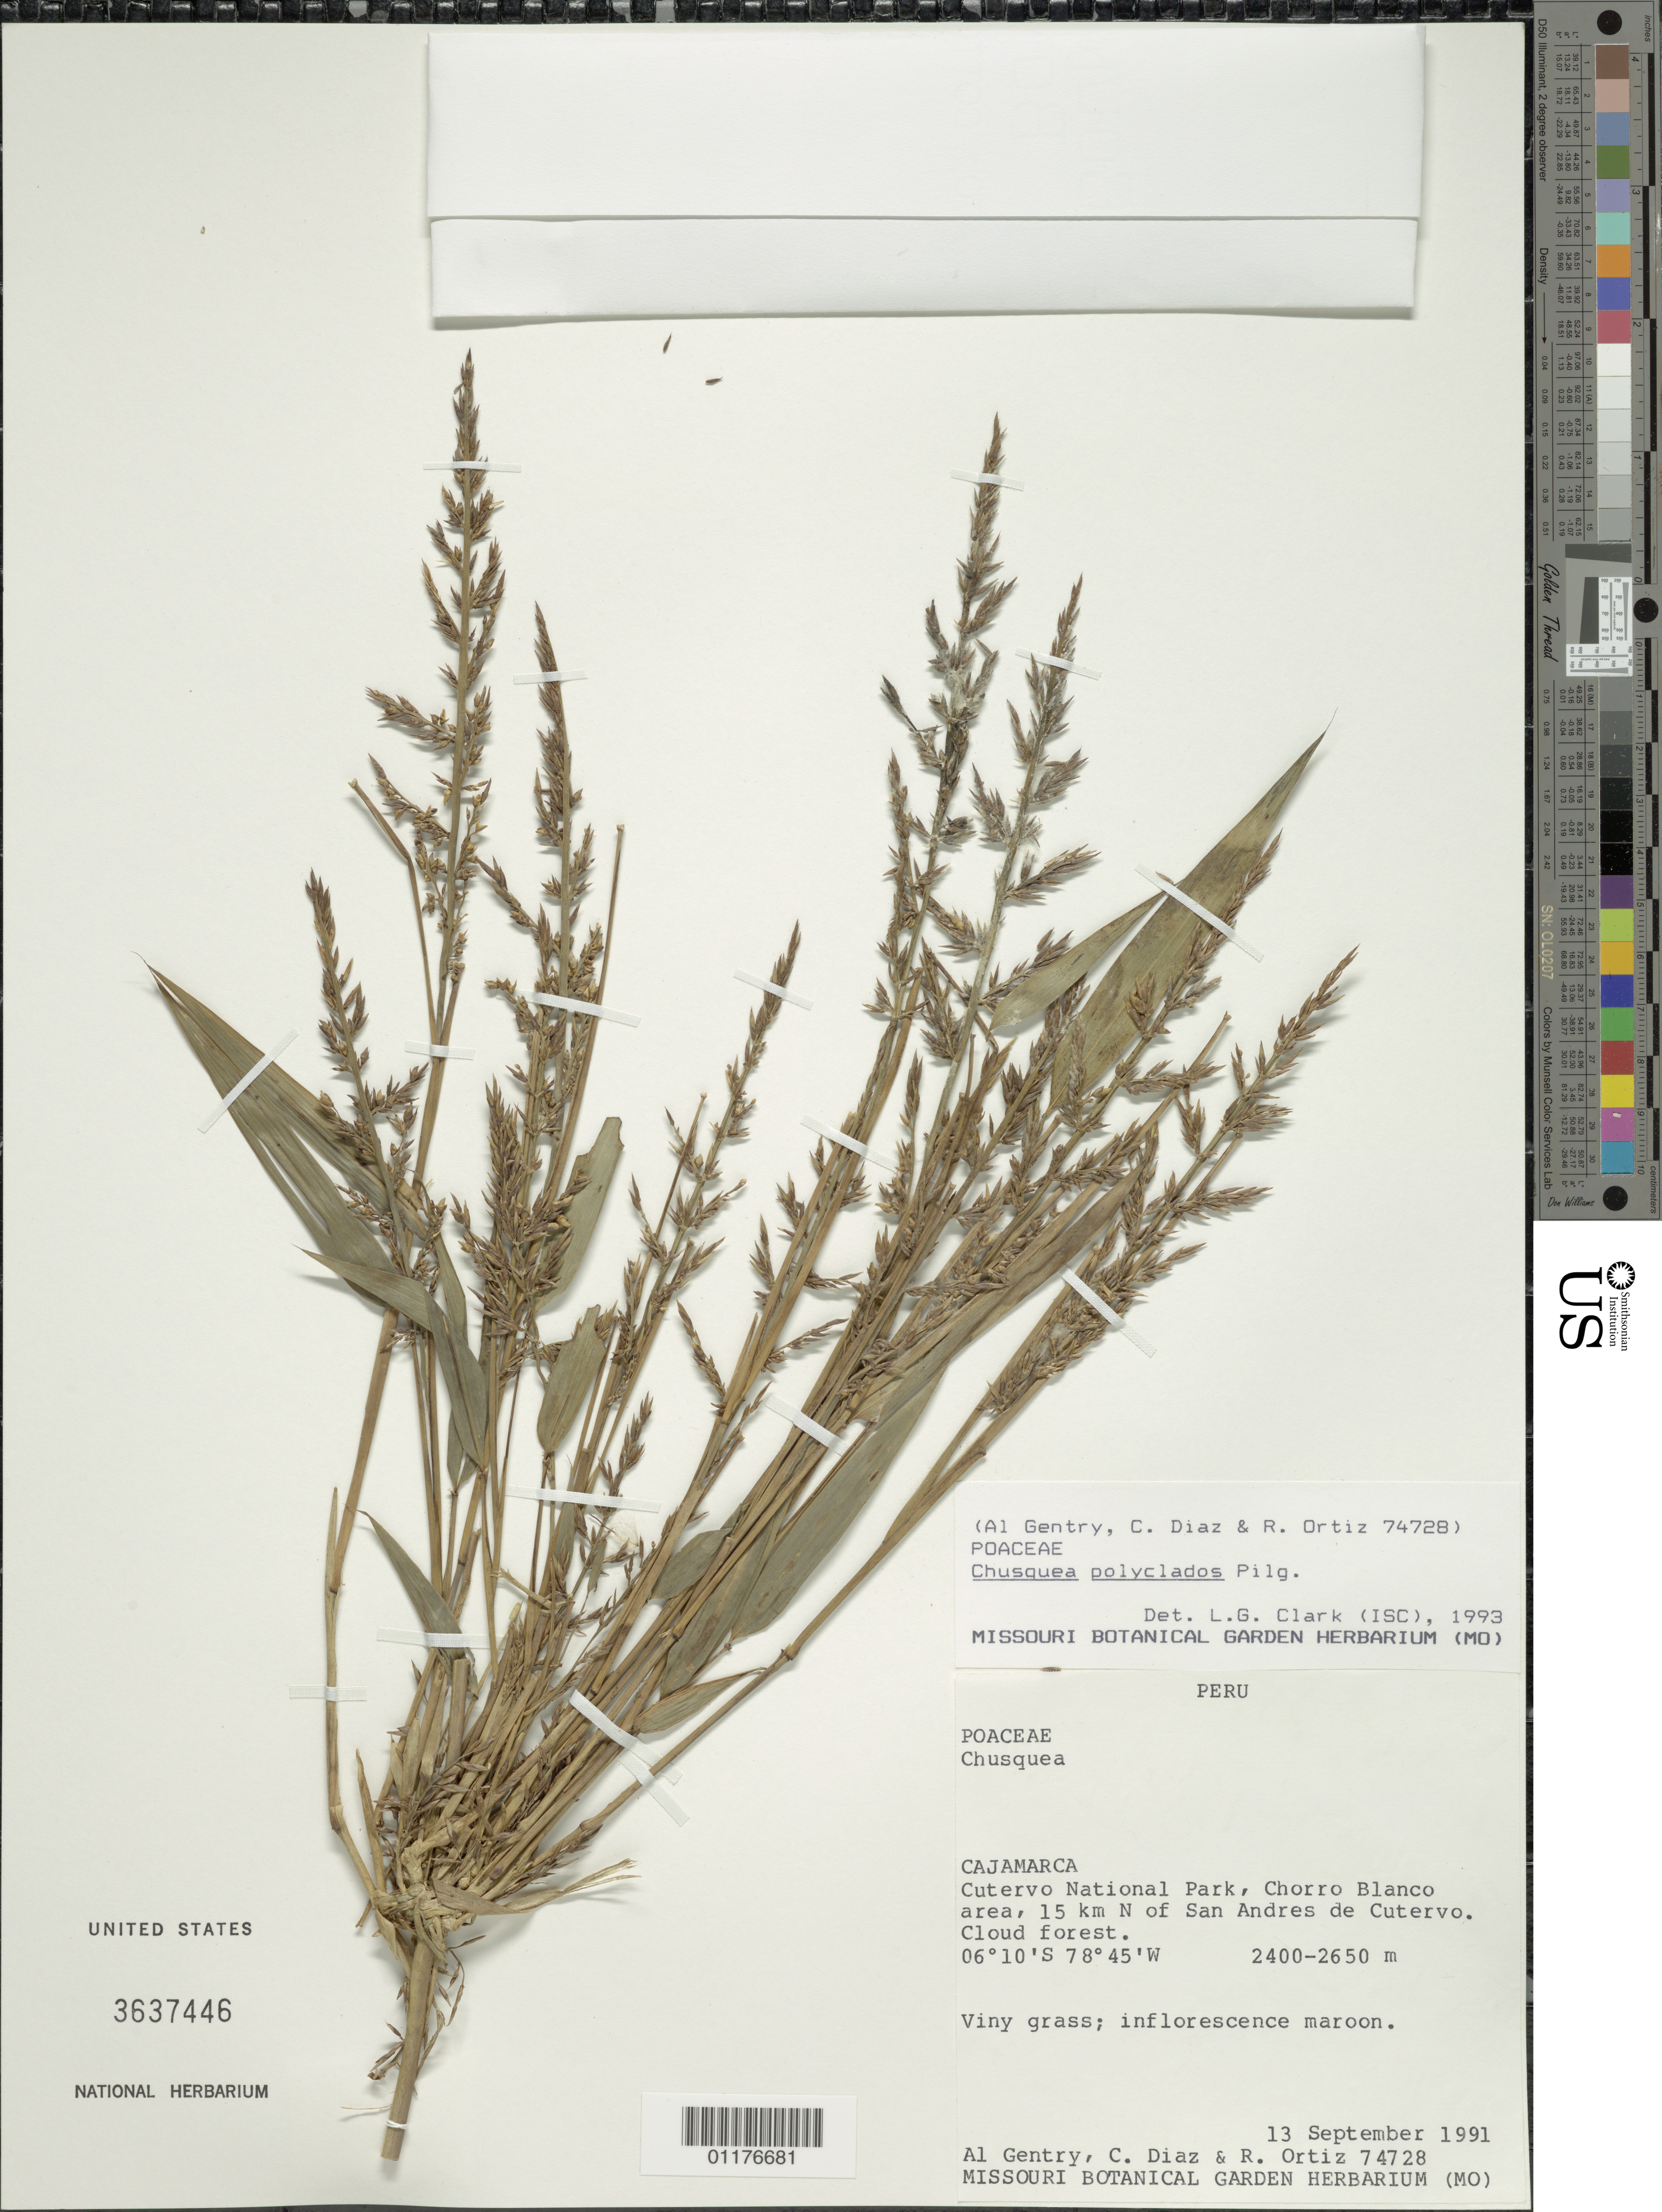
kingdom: Plantae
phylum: Tracheophyta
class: Liliopsida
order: Poales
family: Poaceae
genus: Chusquea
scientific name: Chusquea polyclados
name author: Pilg.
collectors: A. H. Gentry, C. Díaz & R. del C. Ortiz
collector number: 74728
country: Peru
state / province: Cajamarca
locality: Cutervo National Park,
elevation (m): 2400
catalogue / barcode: US 3637446